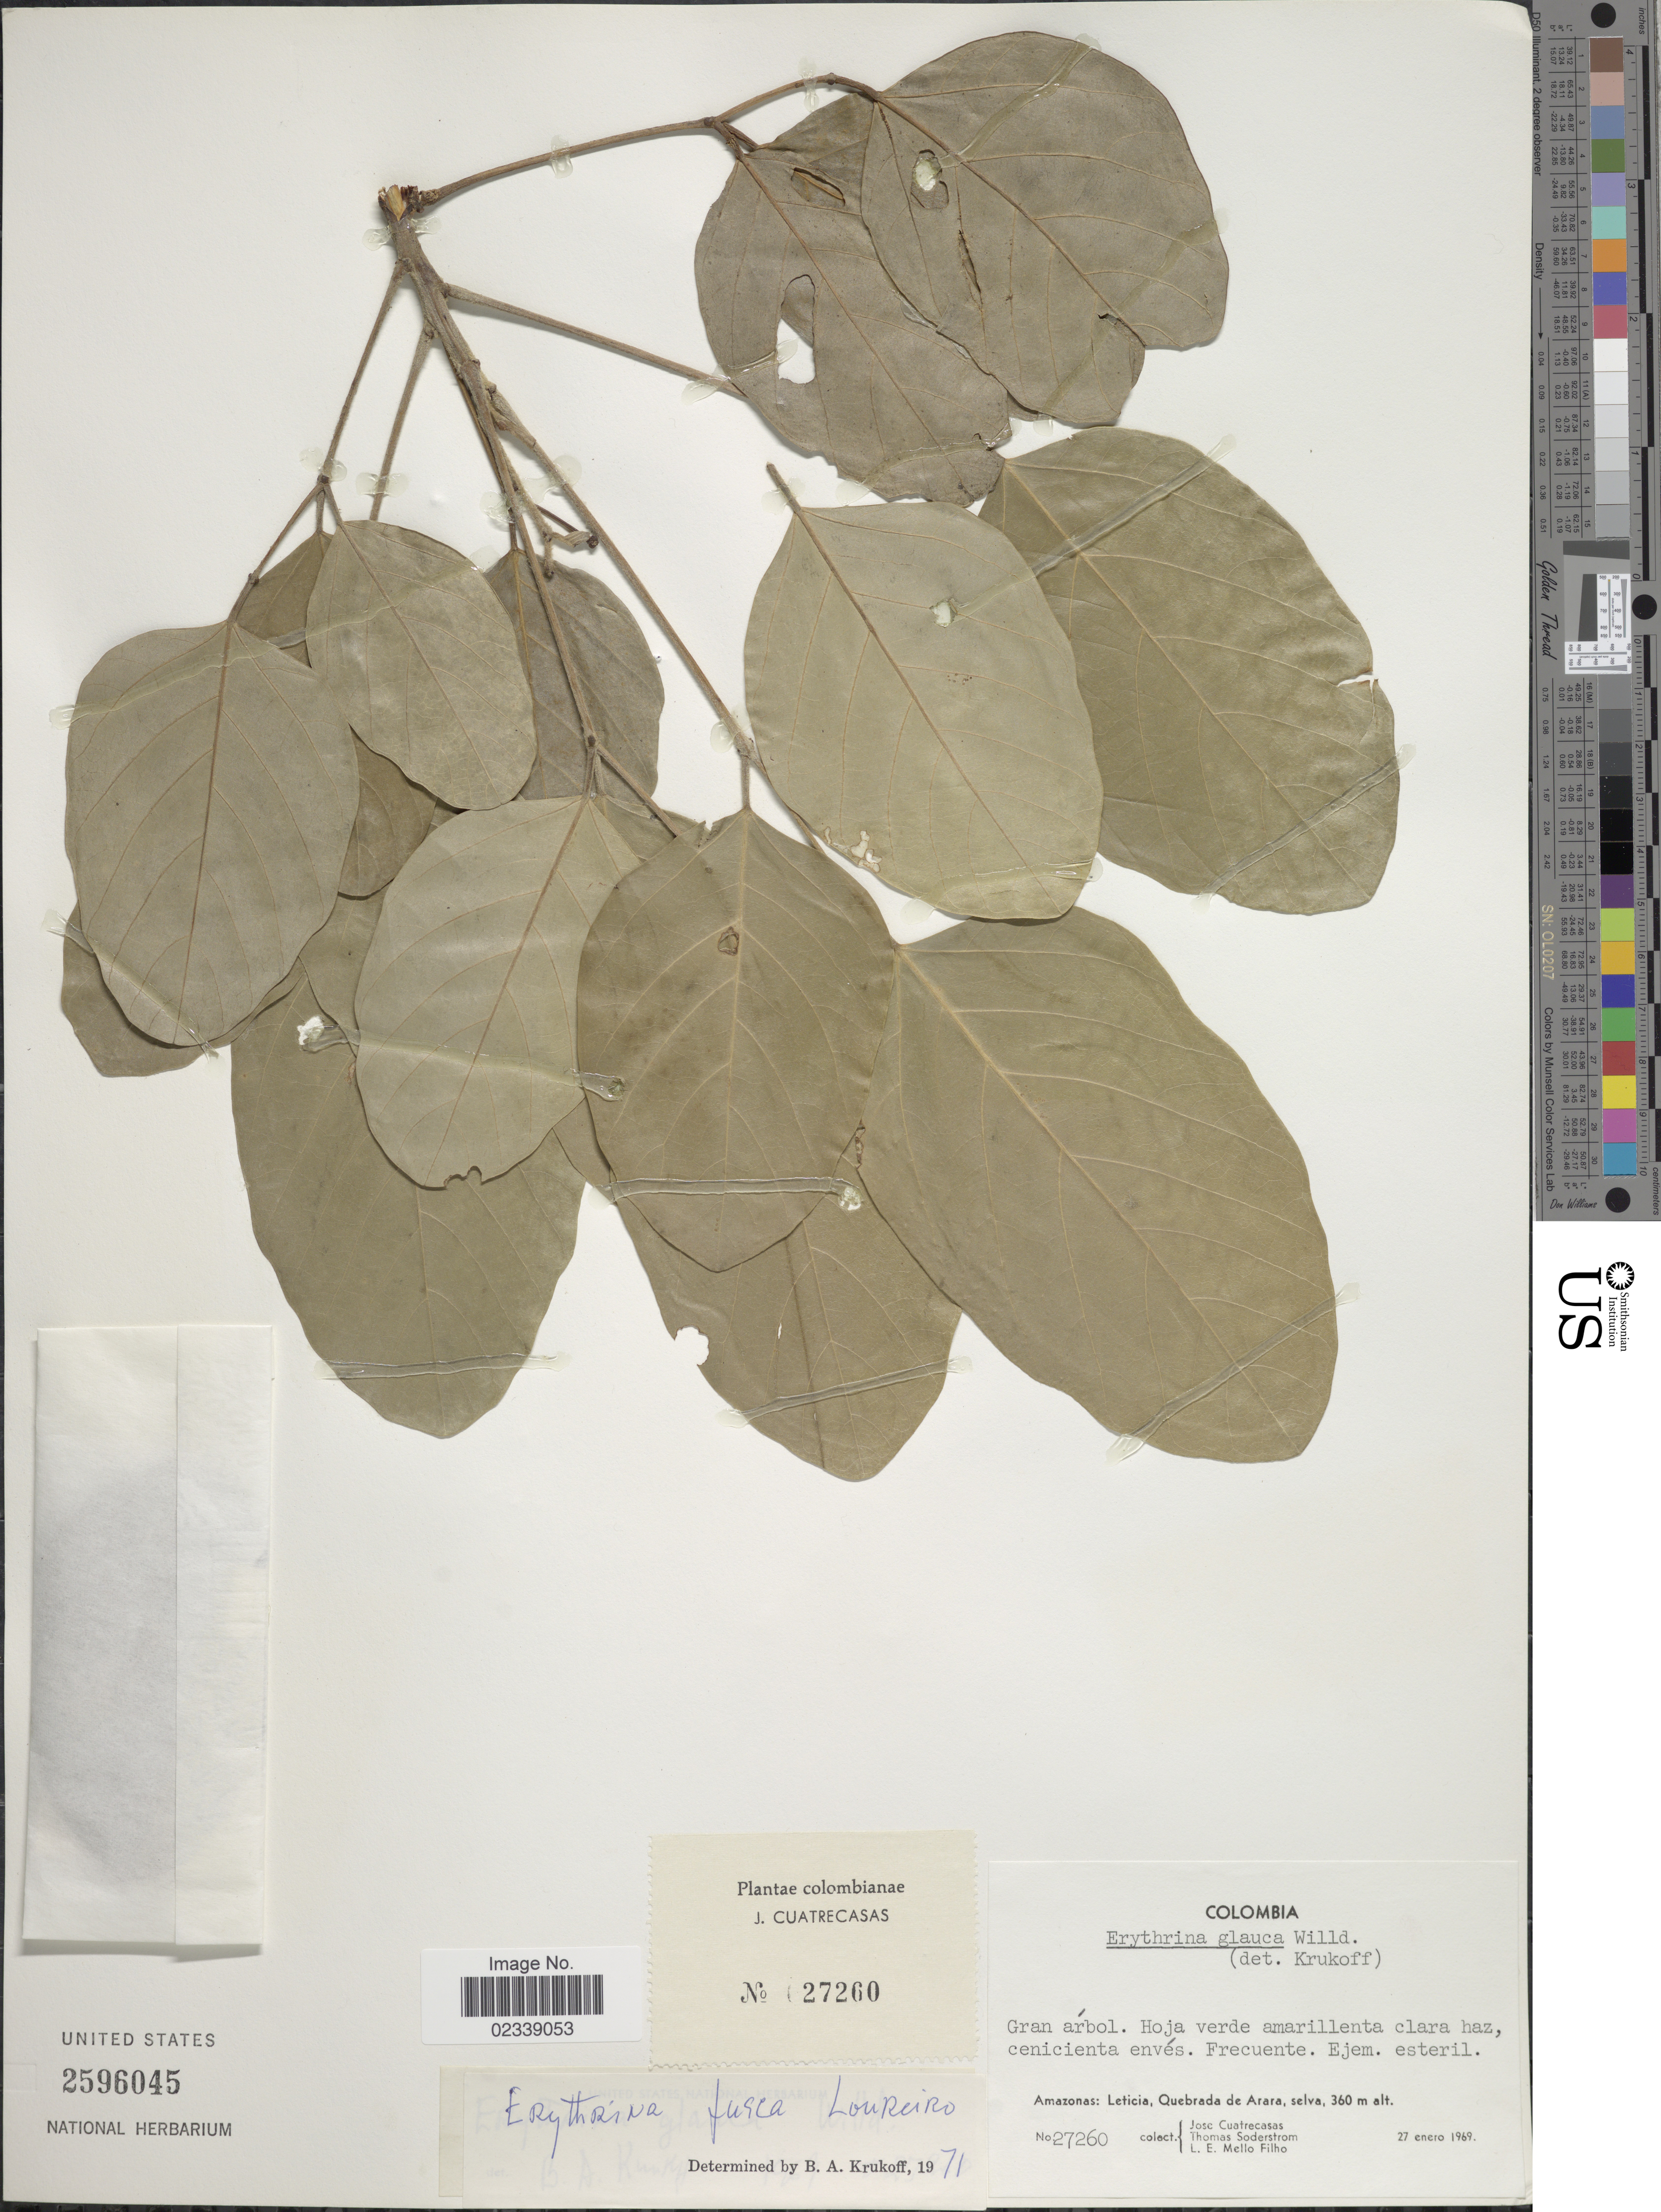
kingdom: Plantae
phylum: Tracheophyta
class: Magnoliopsida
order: Fabales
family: Fabaceae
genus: Erythrina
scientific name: Erythrina fusca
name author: Lour.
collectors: J. Cuatrecasas, T. R. Soderstrom & L. Filho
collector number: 27260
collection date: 1969-01-27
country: Colombia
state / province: Amazônas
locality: Leticia, Quebrada de Arare, selva.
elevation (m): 360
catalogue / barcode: US 2596045